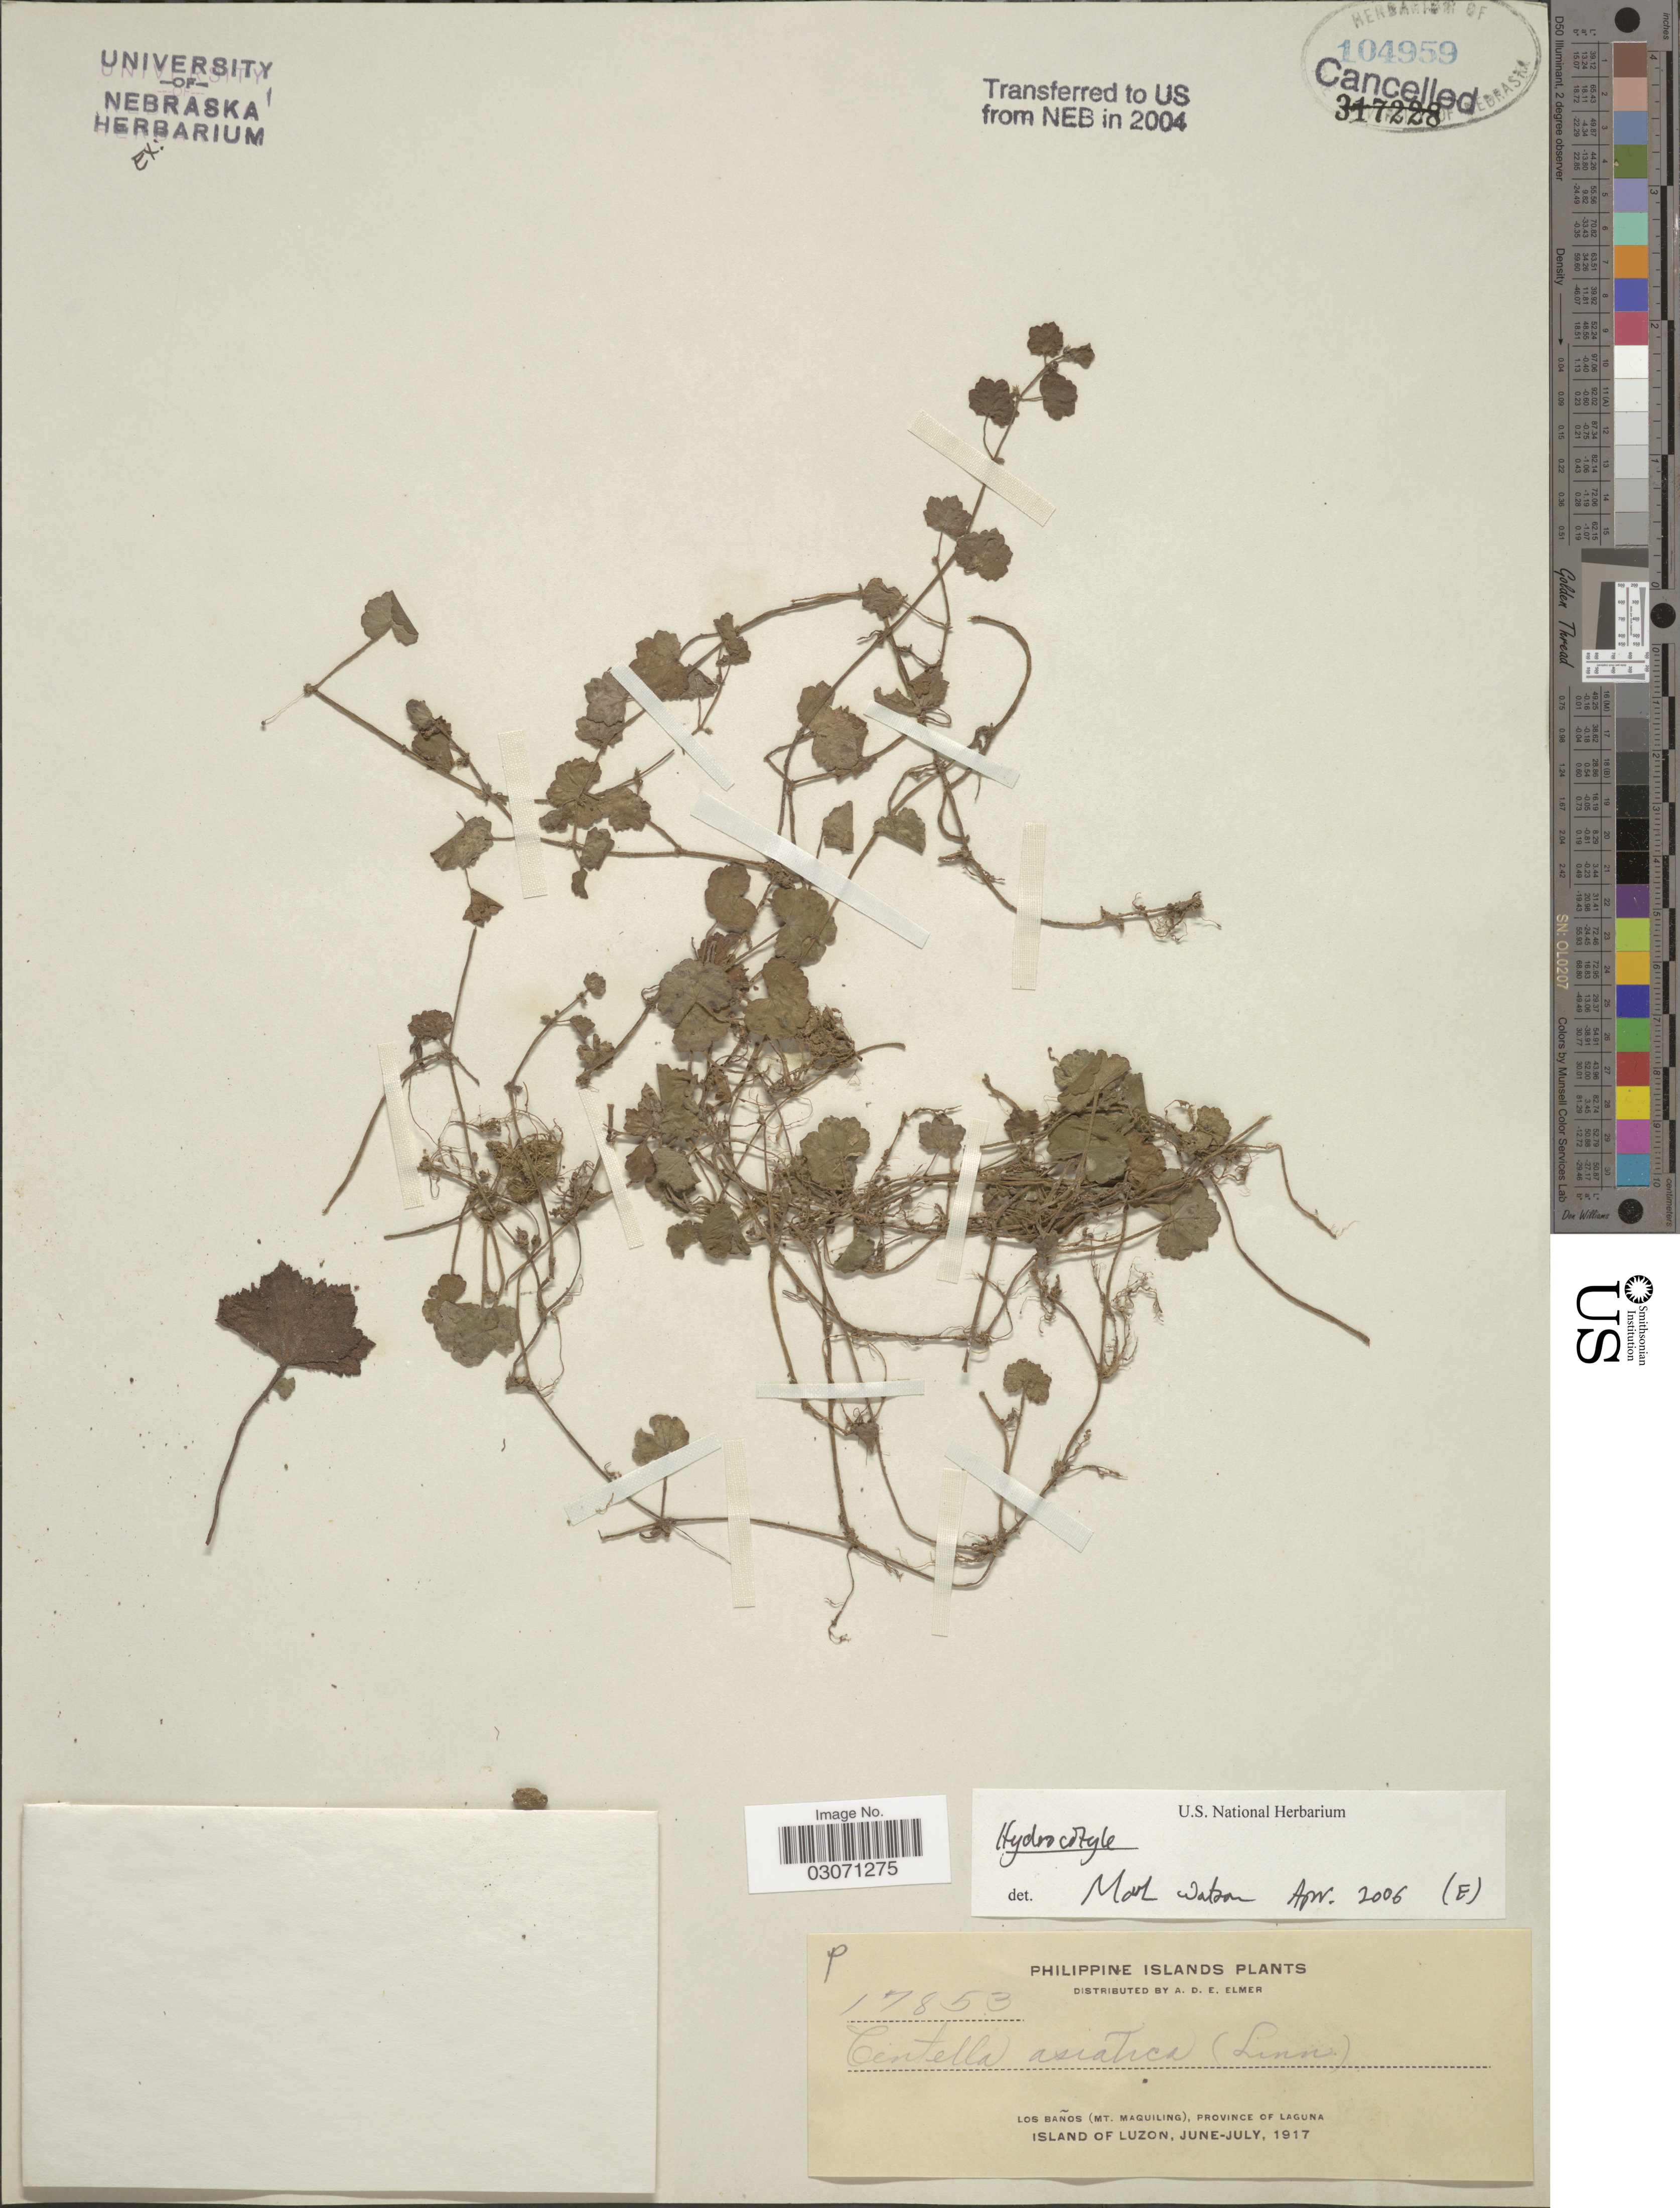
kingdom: Plantae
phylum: Tracheophyta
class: Magnoliopsida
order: Apiales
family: Araliaceae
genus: Hydrocotyle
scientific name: Hydrocotyle sp.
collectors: A. D. E. Elmer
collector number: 17853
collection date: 1917-06/1917-07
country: Philippines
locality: Philippine Islands. Los Baños (Mt. Maquiling), Province of Laguna. Island of Lazun.